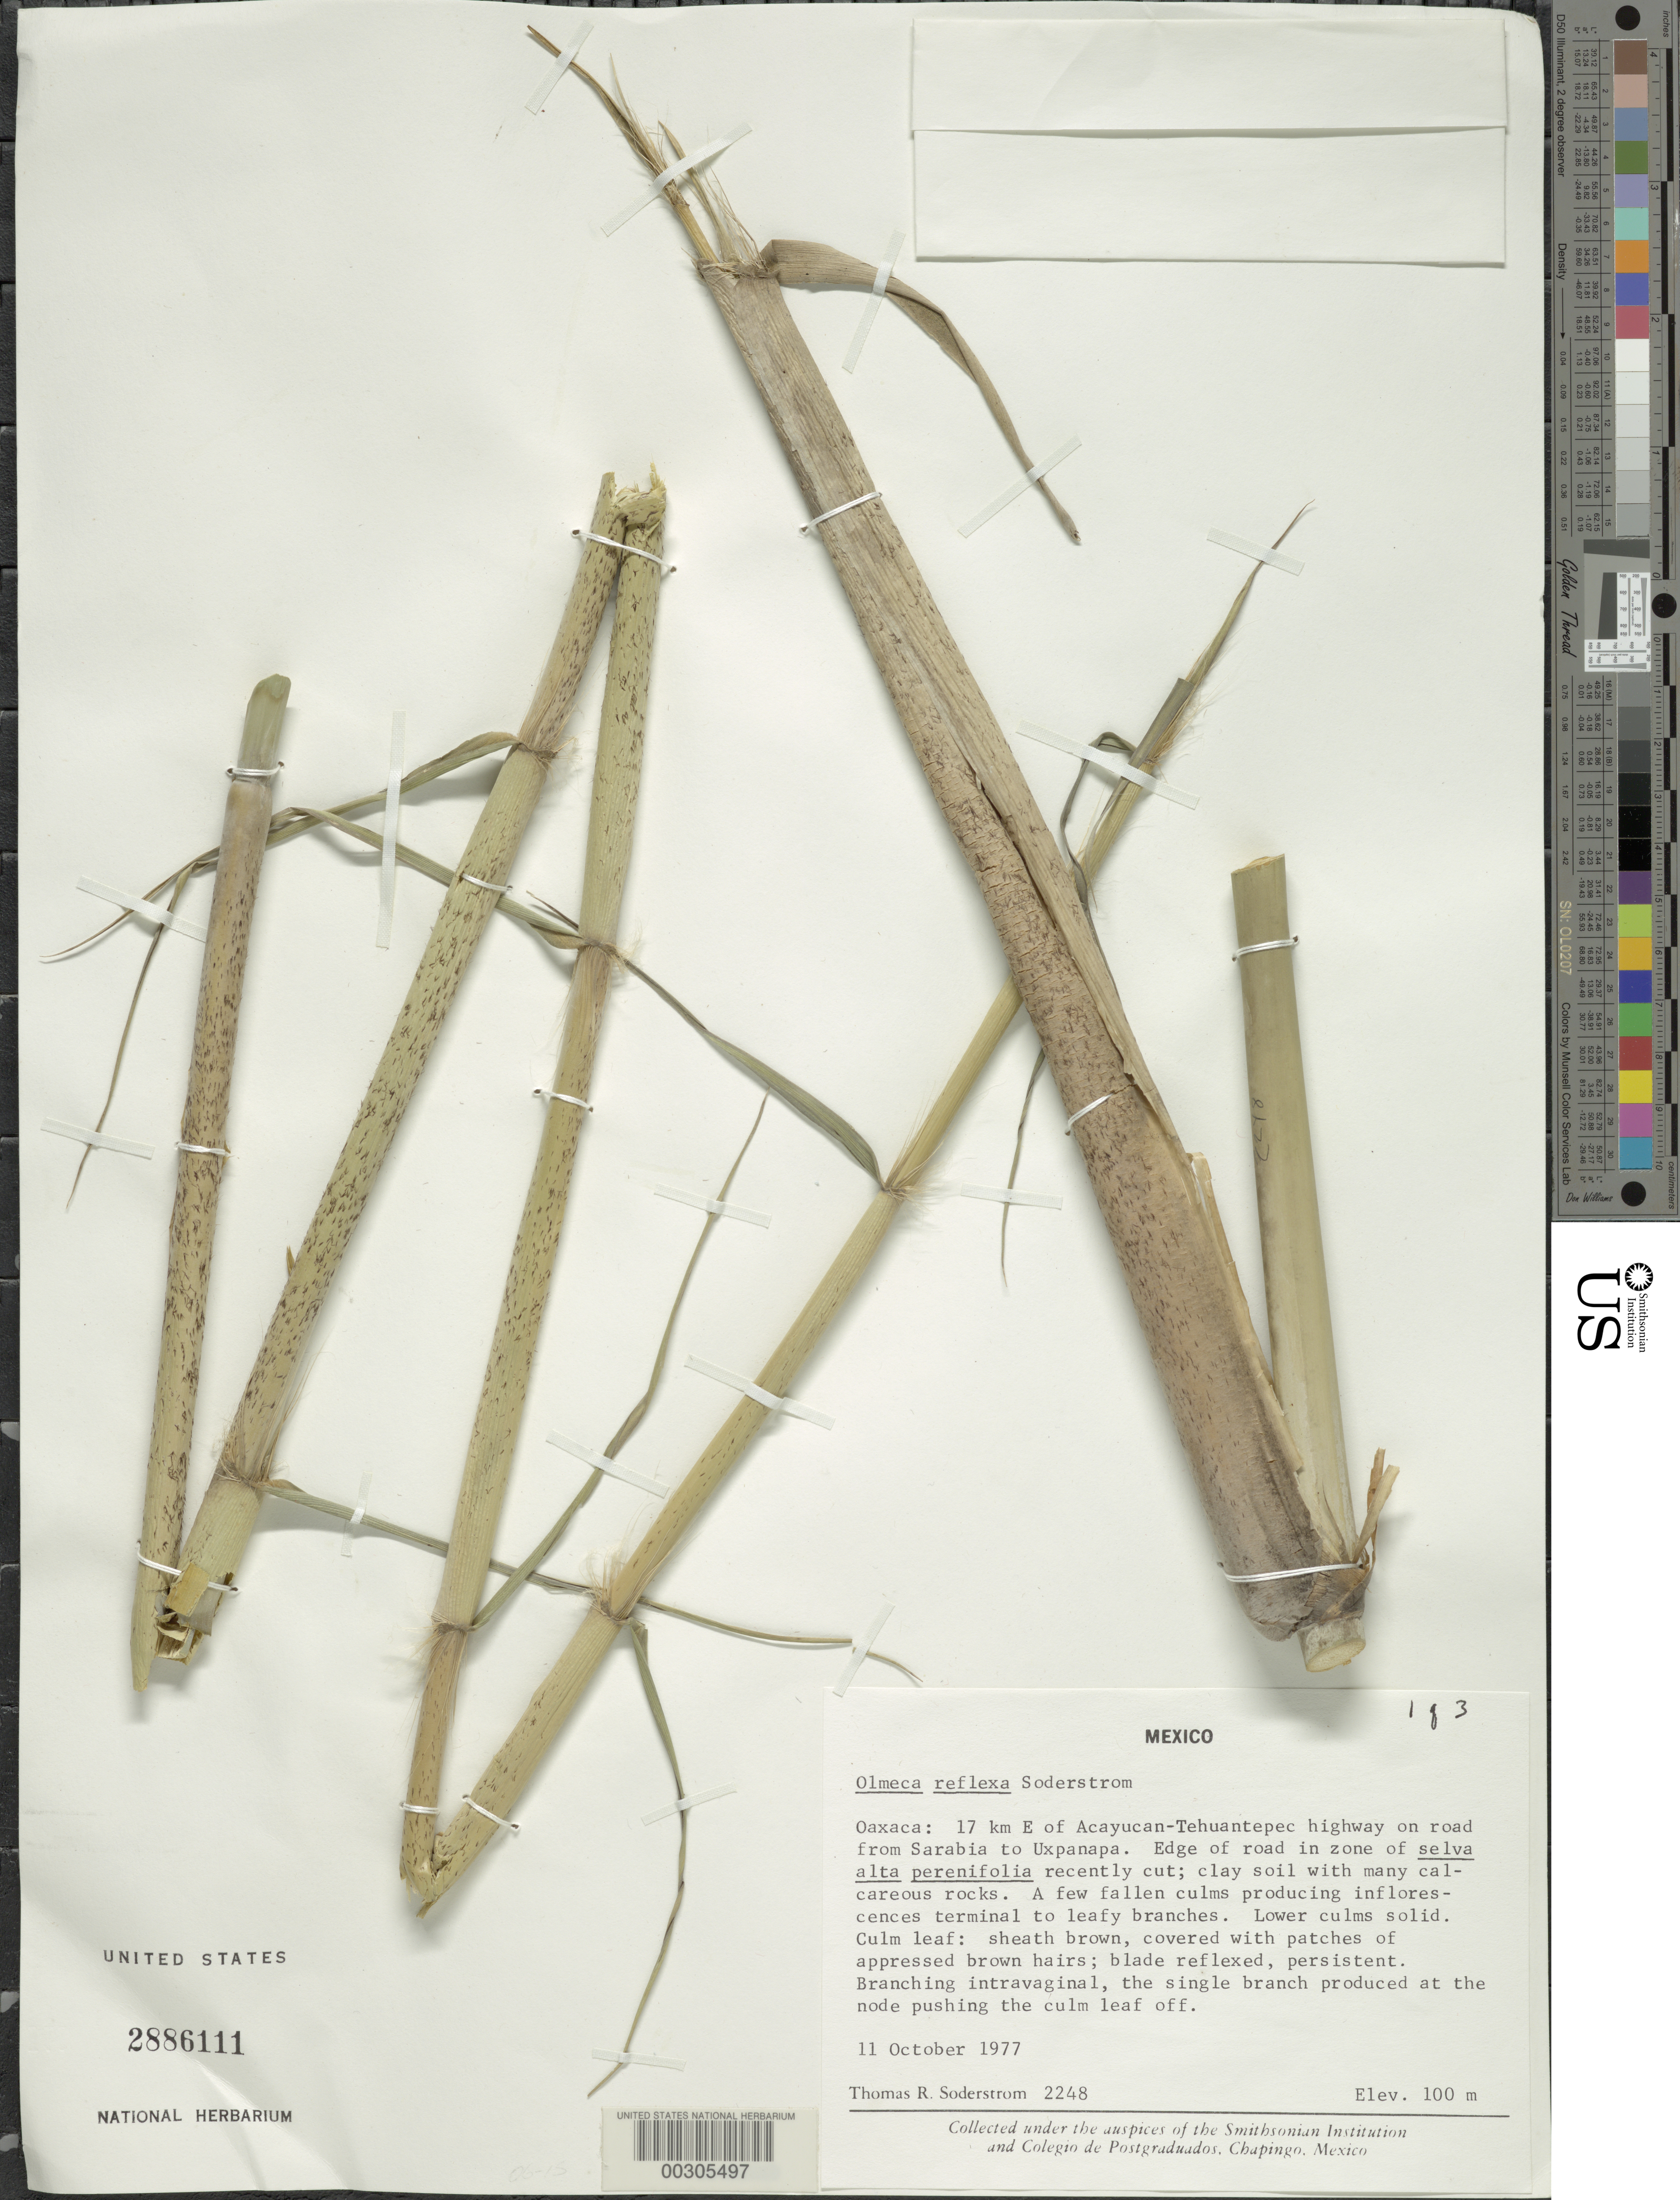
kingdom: Plantae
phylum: Tracheophyta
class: Liliopsida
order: Poales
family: Poaceae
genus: Olmeca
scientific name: Olmeca reflexa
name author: Soderstr.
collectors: T. R. Soderstrom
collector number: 2248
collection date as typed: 11 Oct 1977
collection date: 1977-10-11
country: Mexico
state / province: Oaxaca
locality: Sarabia, Uxpanapa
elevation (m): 100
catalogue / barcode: US 2886111